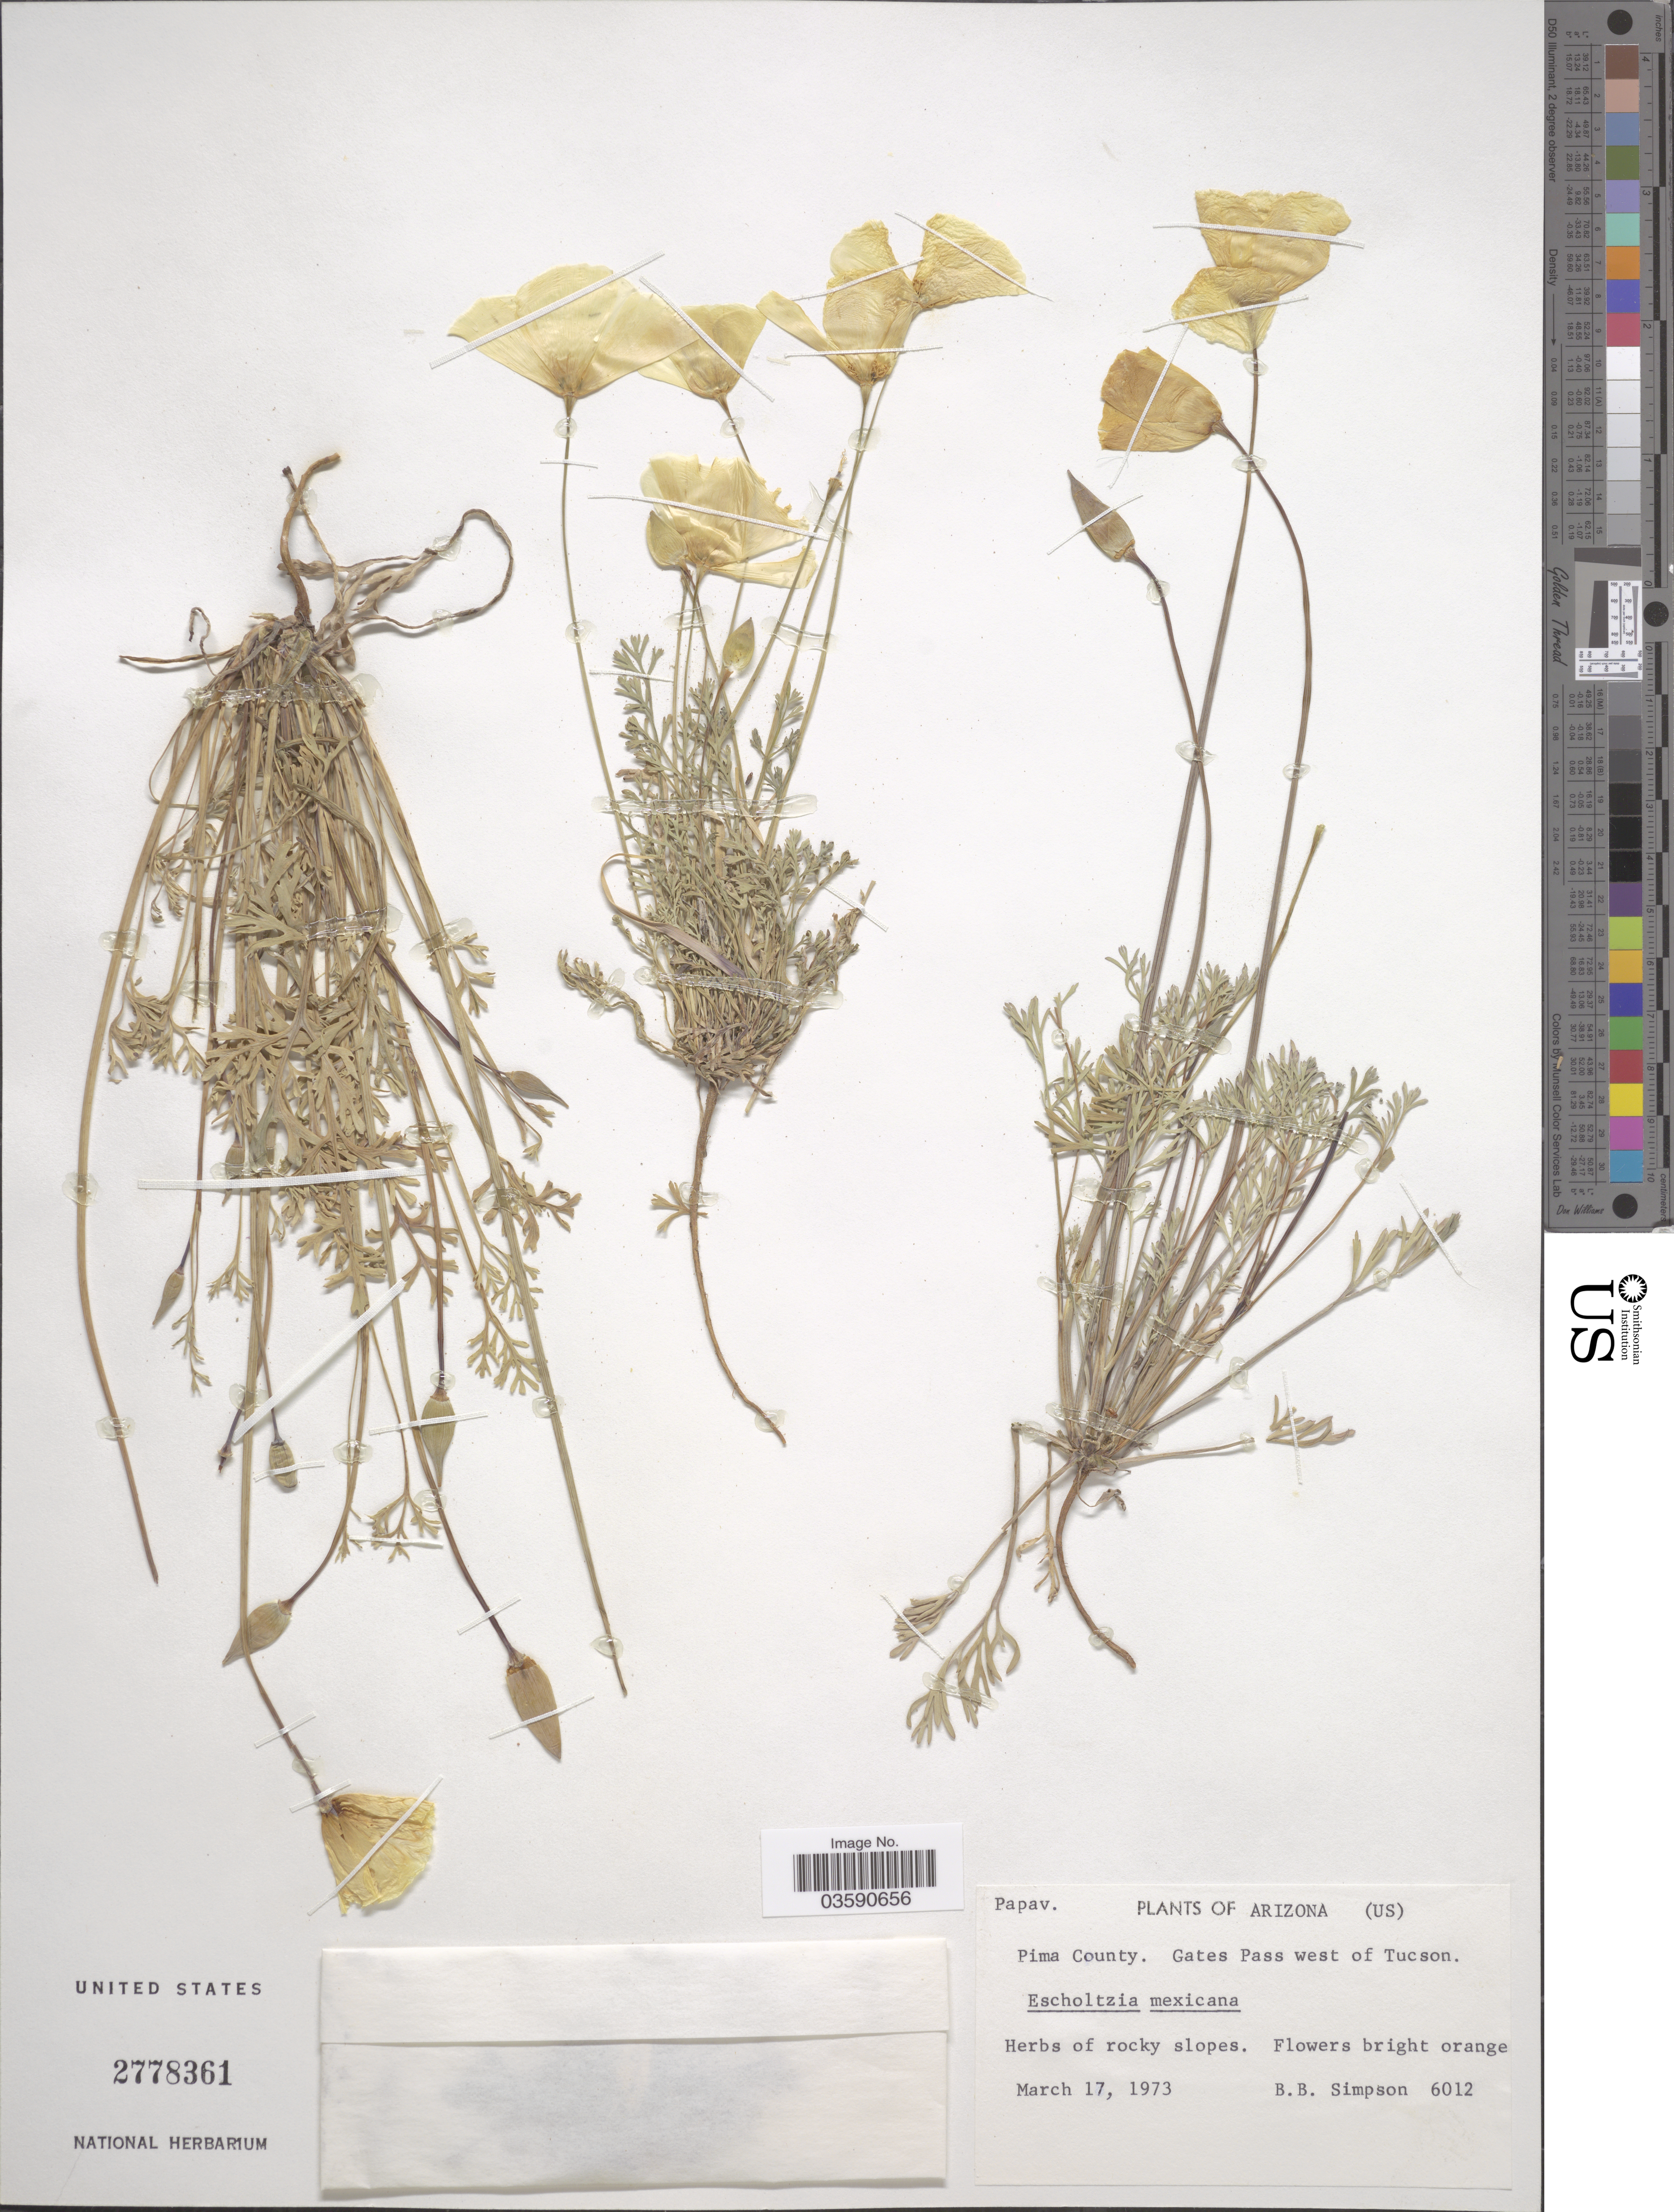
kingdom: Plantae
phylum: Tracheophyta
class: Magnoliopsida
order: Ranunculales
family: Papaveraceae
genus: Eschscholzia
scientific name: Eschscholzia mexicana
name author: Greene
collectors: B. Simpson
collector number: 6012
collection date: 1973-03-17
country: United States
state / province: Arizona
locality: Pima County. Gates Pass west of Tucson.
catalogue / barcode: US 2778361